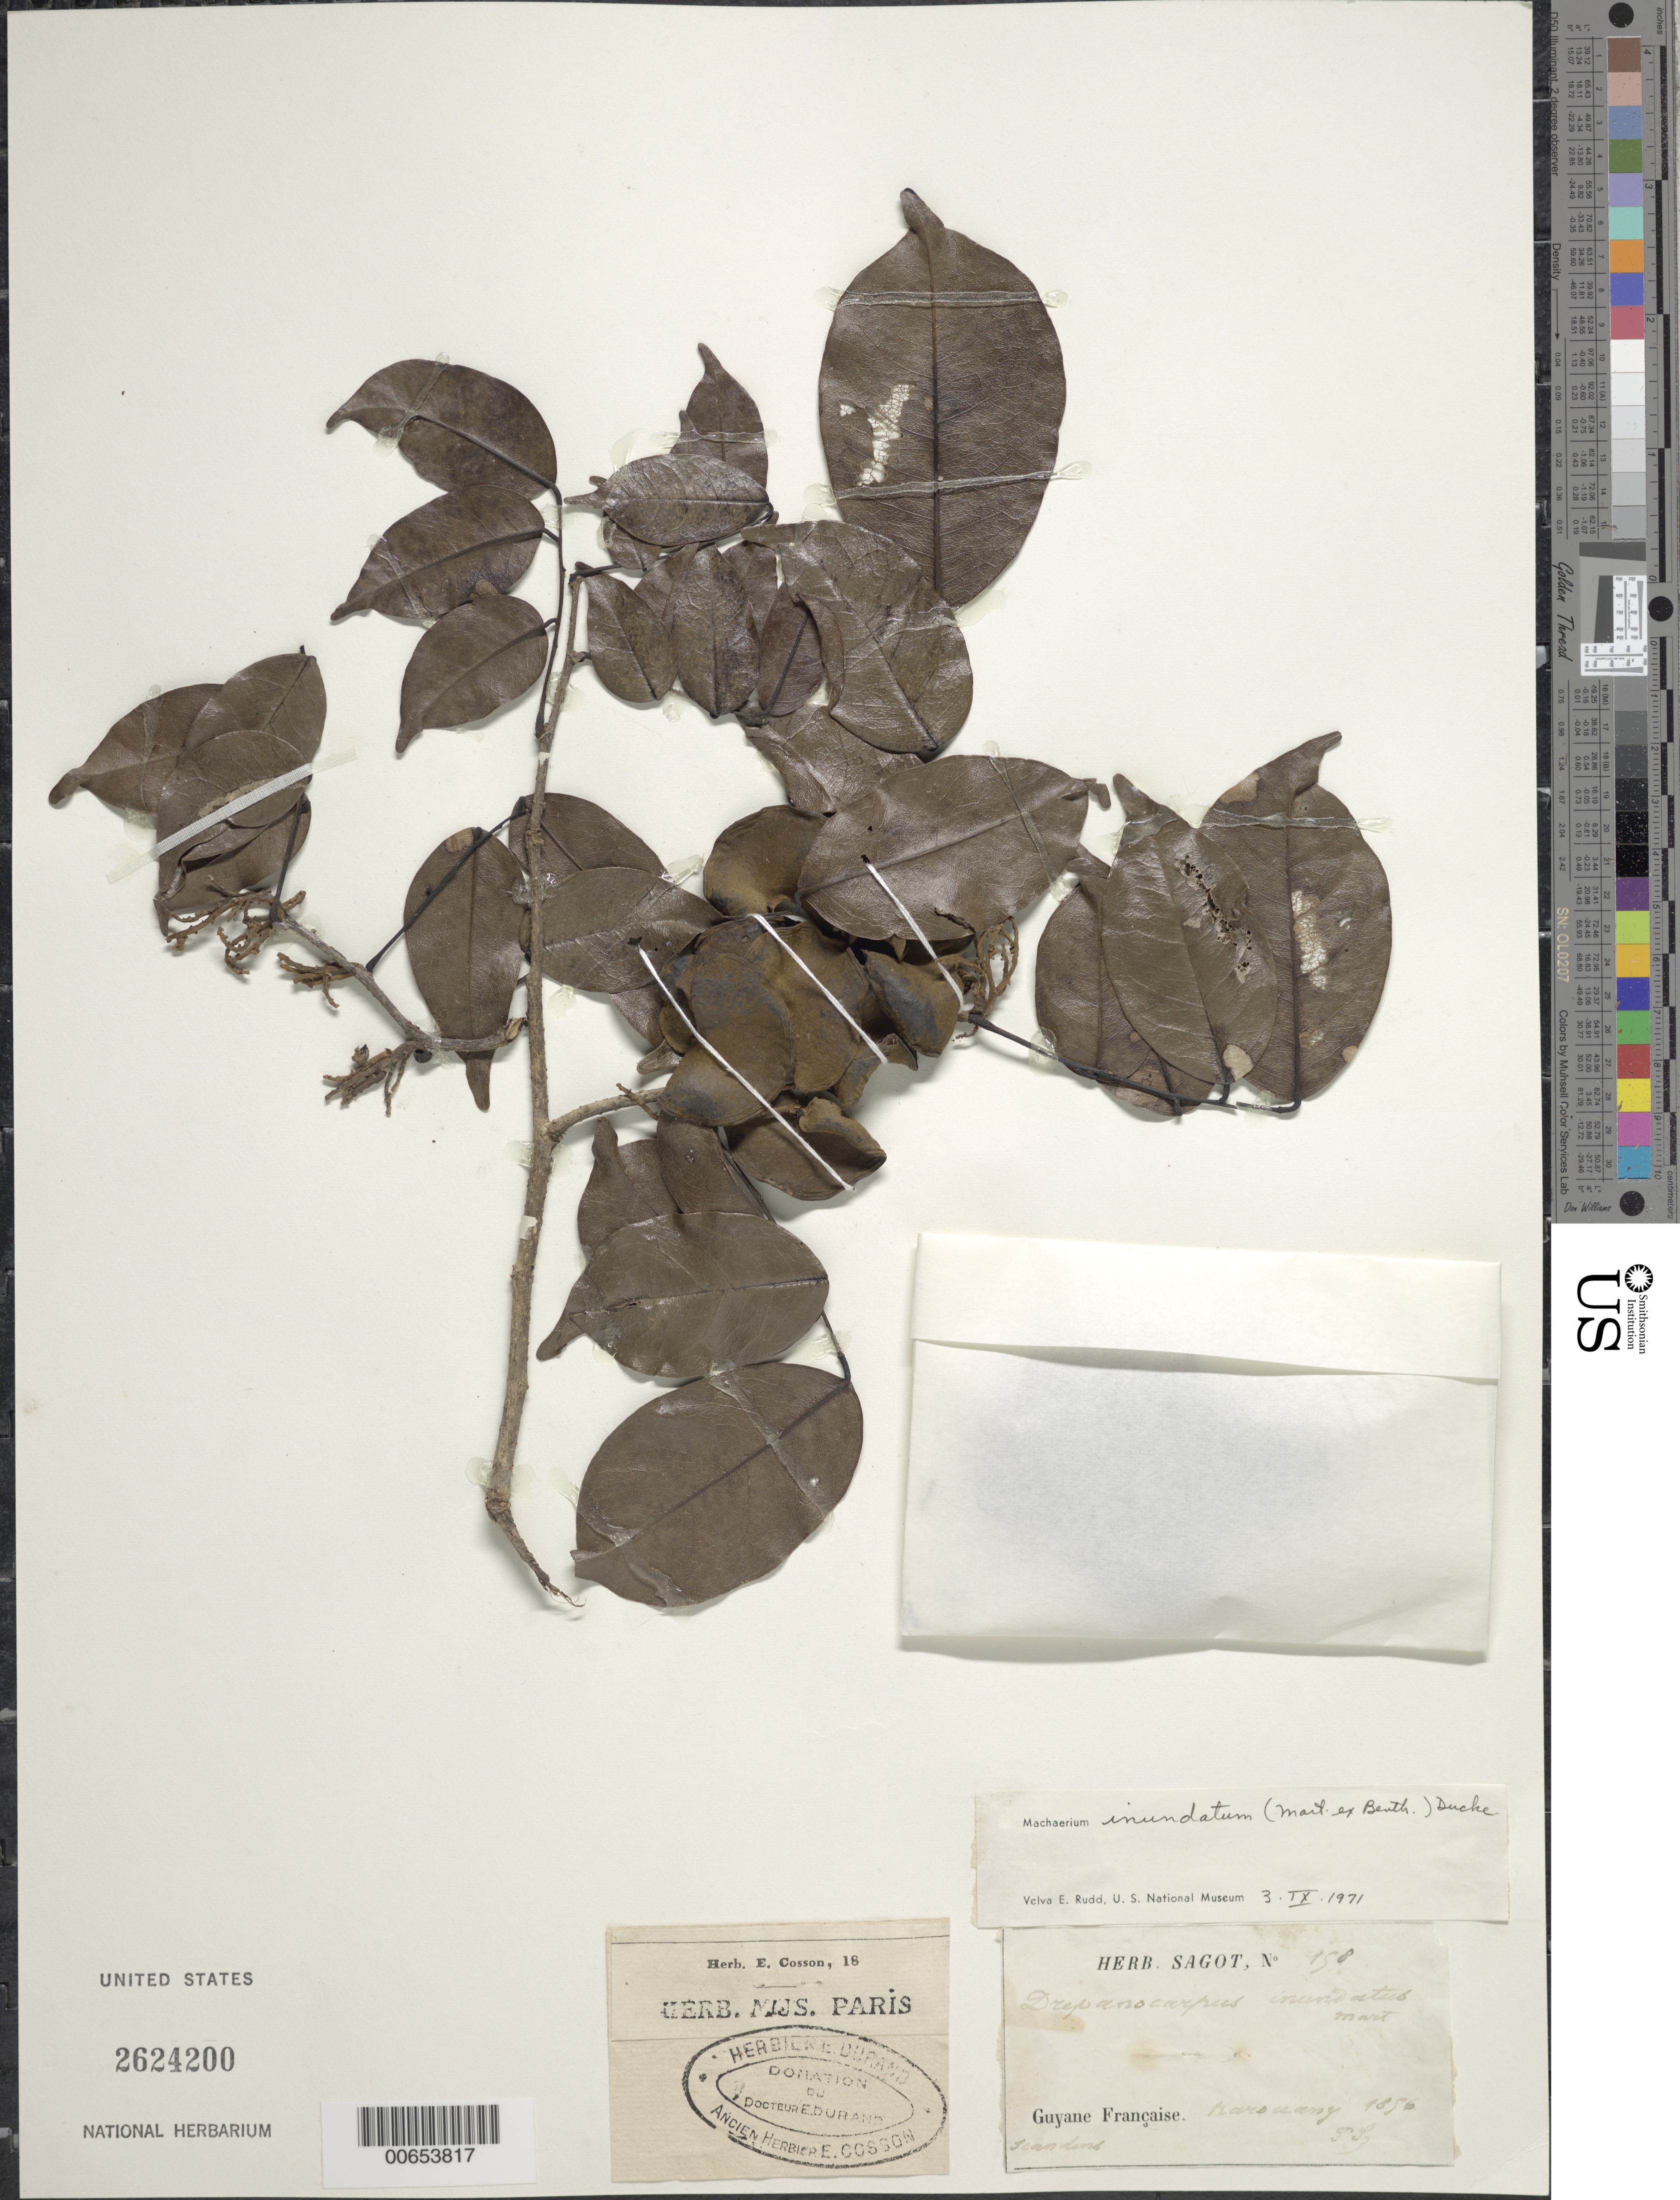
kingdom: Plantae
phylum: Tracheophyta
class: Magnoliopsida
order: Fabales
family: Fabaceae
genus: Machaerium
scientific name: Machaerium inundatum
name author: (Mart. ex Benth.) Ducke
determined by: Rudd, V. E.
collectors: P. A. Sagot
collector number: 158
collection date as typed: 1856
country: French Guiana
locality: Korouany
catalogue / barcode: US 2624200